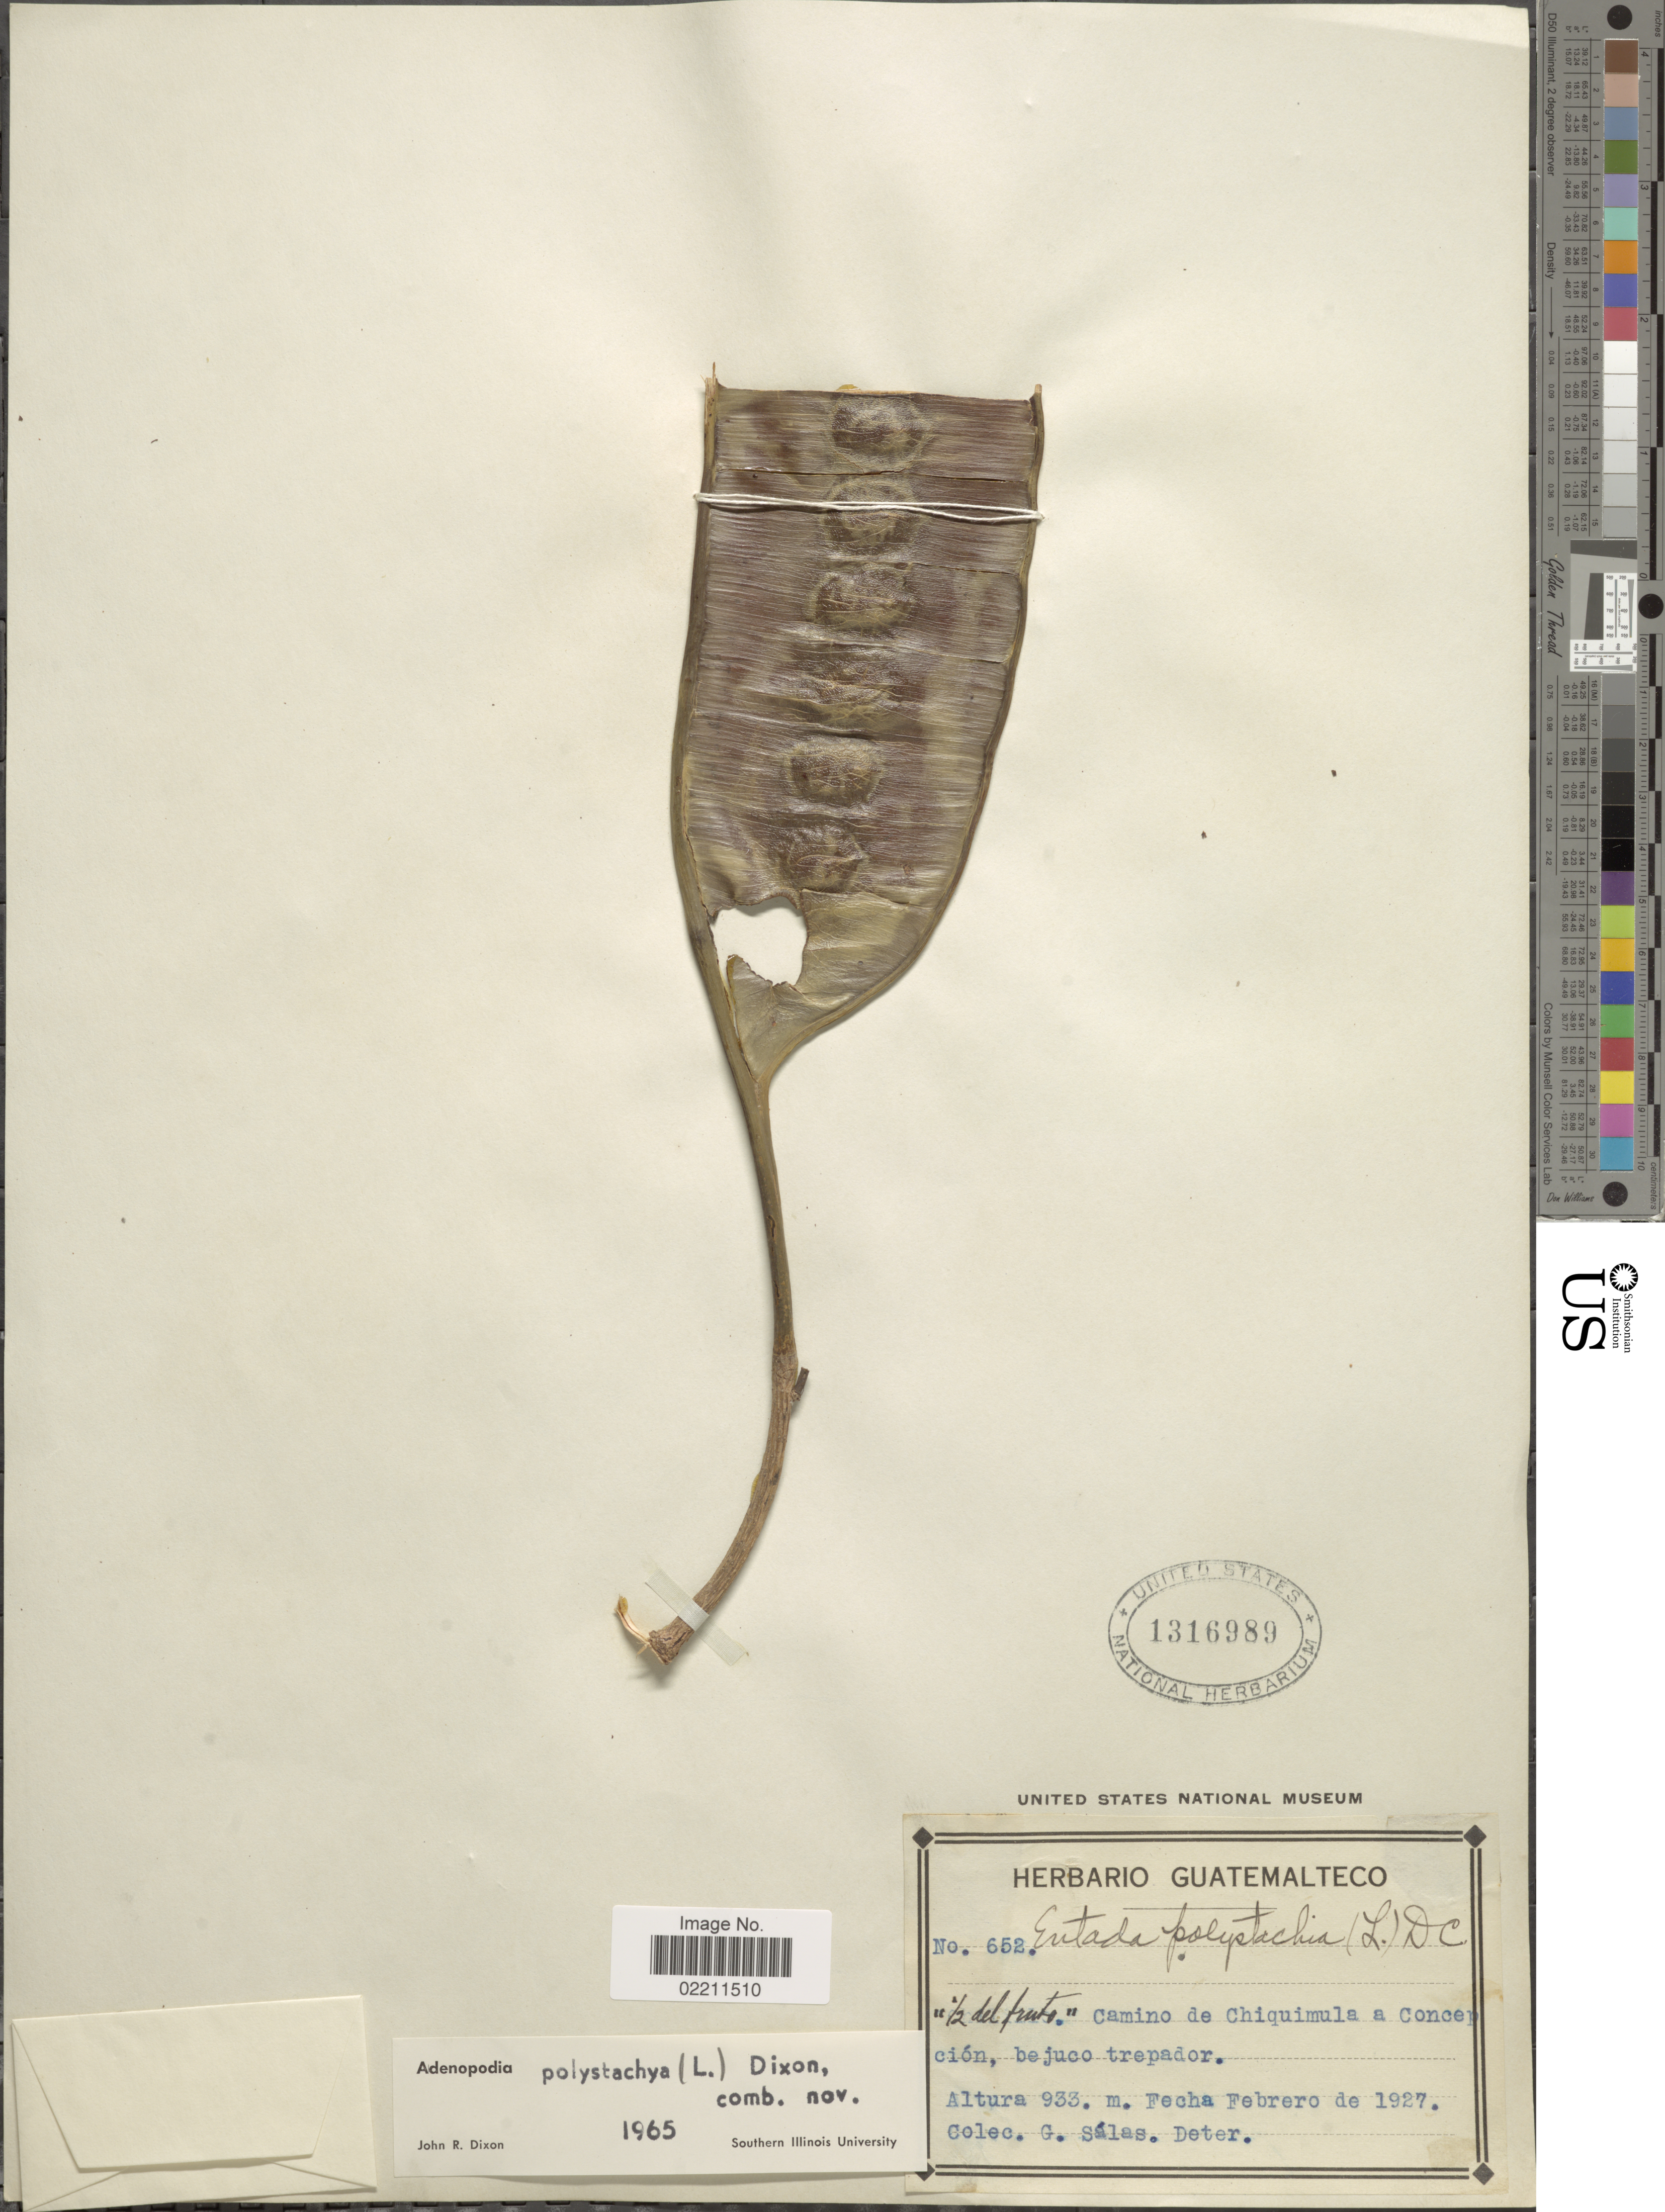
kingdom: Plantae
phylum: Tracheophyta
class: Magnoliopsida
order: Fabales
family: Fabaceae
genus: Entada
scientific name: Entada polystachya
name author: (L.) DC.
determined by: Strong, Mark T., (BOT), Smithsonian Institution - National Museum of Natural History (UNITED STATES)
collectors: G. Salas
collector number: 652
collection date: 1927-02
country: Guatemala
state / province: Chiquimula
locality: Camino de Chiquimula a Concepcion, bejuco trepador.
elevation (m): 953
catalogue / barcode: US 1316989